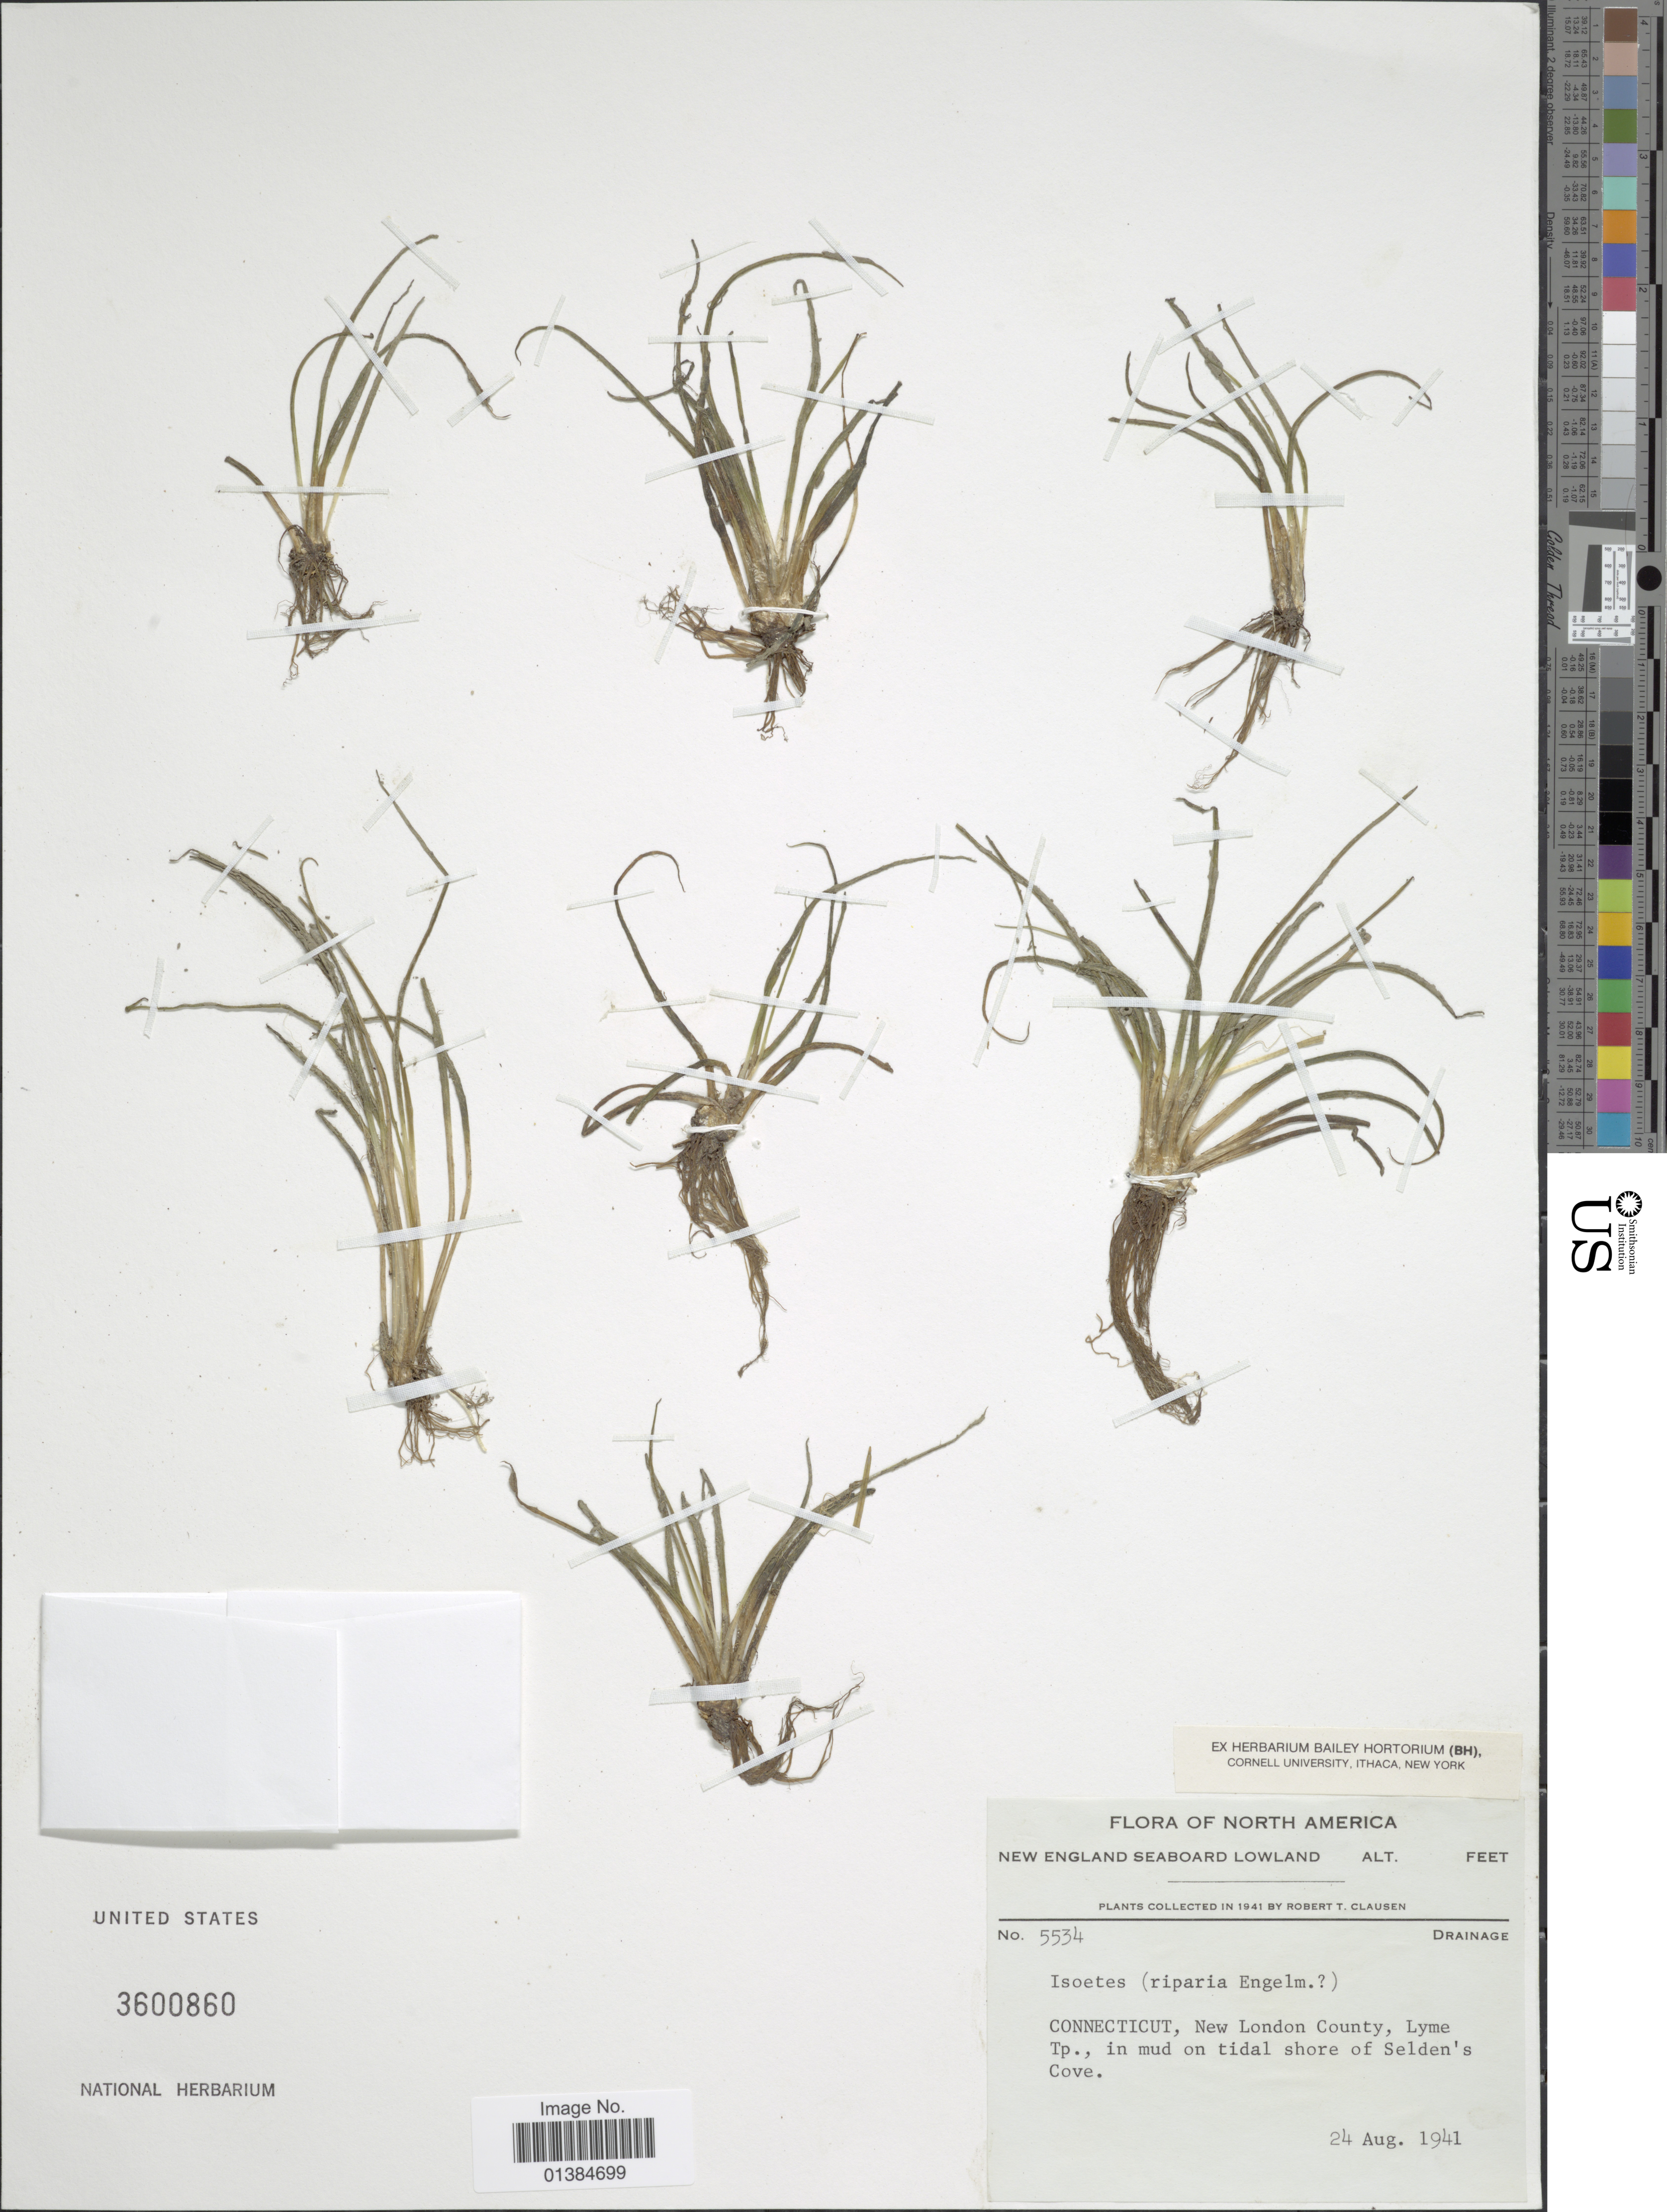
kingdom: Plantae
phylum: Tracheophyta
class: Lycopodiopsida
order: Isoetales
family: Isoetaceae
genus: Isoetes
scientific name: Isoetes riparia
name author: Engelm. ex A. Braun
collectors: R. T. Clausen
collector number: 5534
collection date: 1941-08-24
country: United States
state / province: Connecticut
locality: New England Seaboard Lowland. New London County, Lyme Tp., in mud on tidal shore of Selden's Cove.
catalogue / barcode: US 3600860